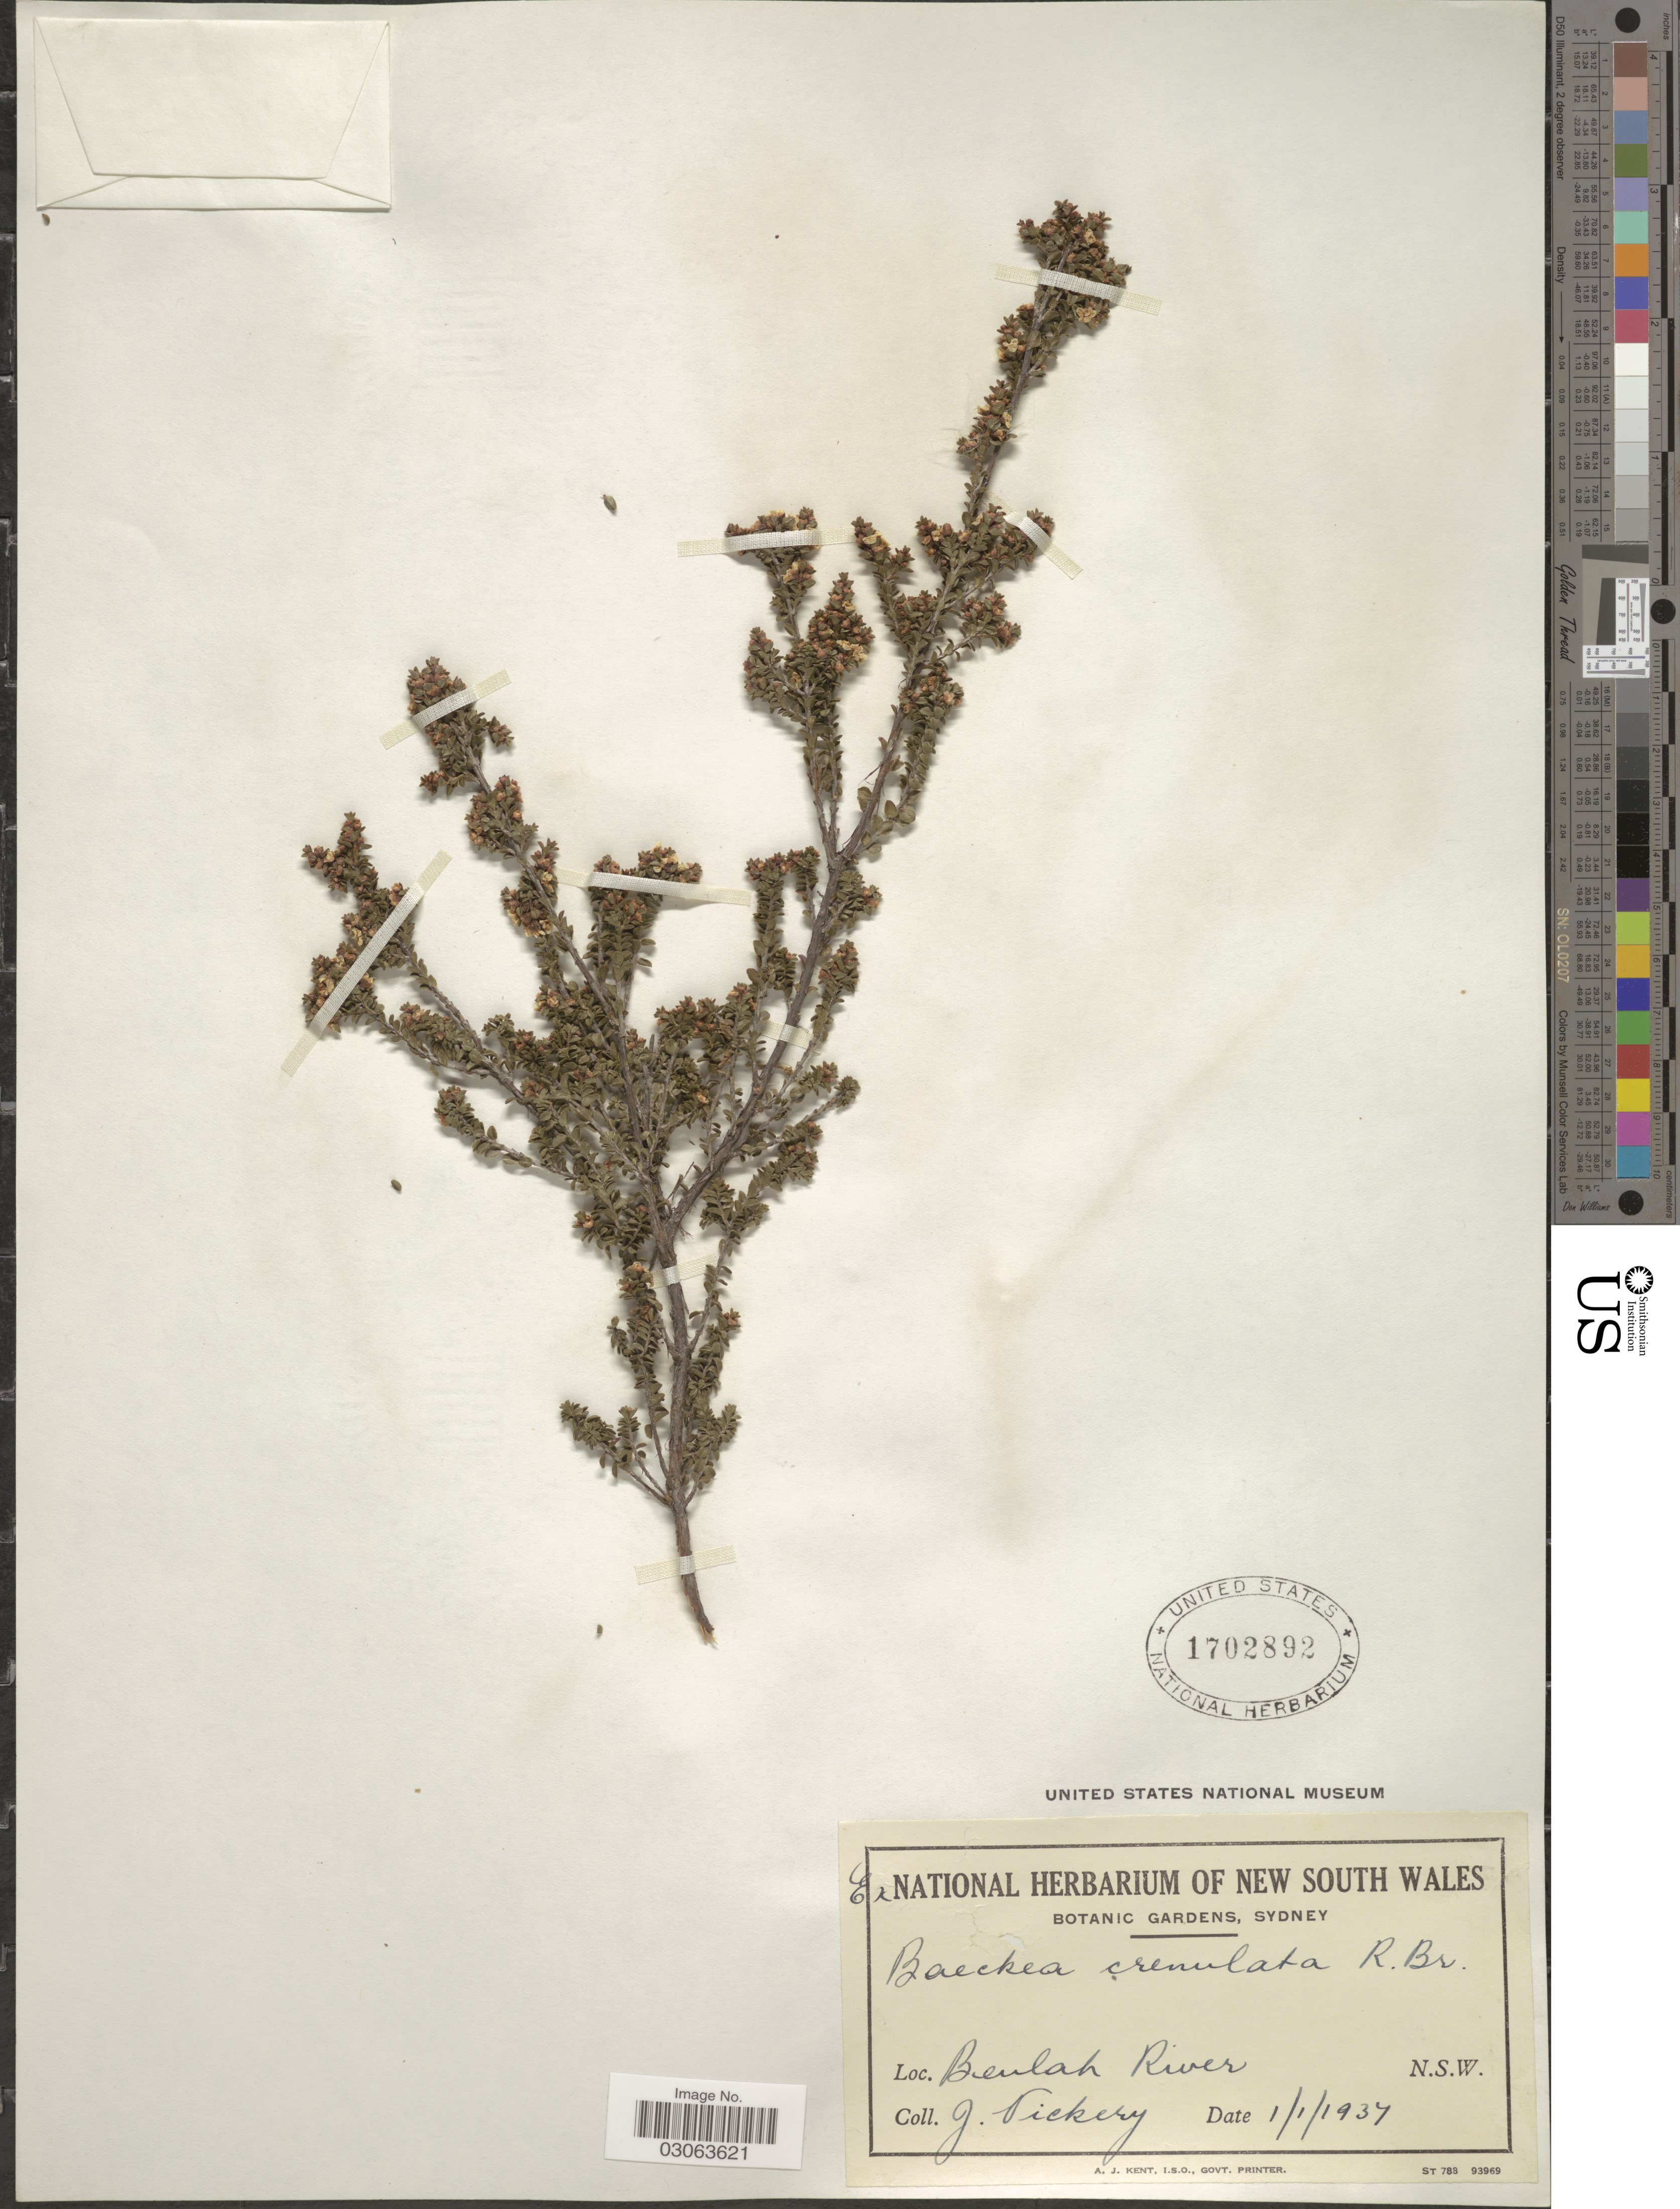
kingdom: Plantae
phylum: Tracheophyta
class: Magnoliopsida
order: Myrtales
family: Myrtaceae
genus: Baeckea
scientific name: Baeckea imbricata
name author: (Gaertn.) Druce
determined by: Strong, Mark T., (BOT), Smithsonian Institution - National Museum of Natural History (UNITED STATES)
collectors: J. Vickery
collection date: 1937-01-01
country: Australia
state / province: New South Wales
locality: Beulah River.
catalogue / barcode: US 1702892